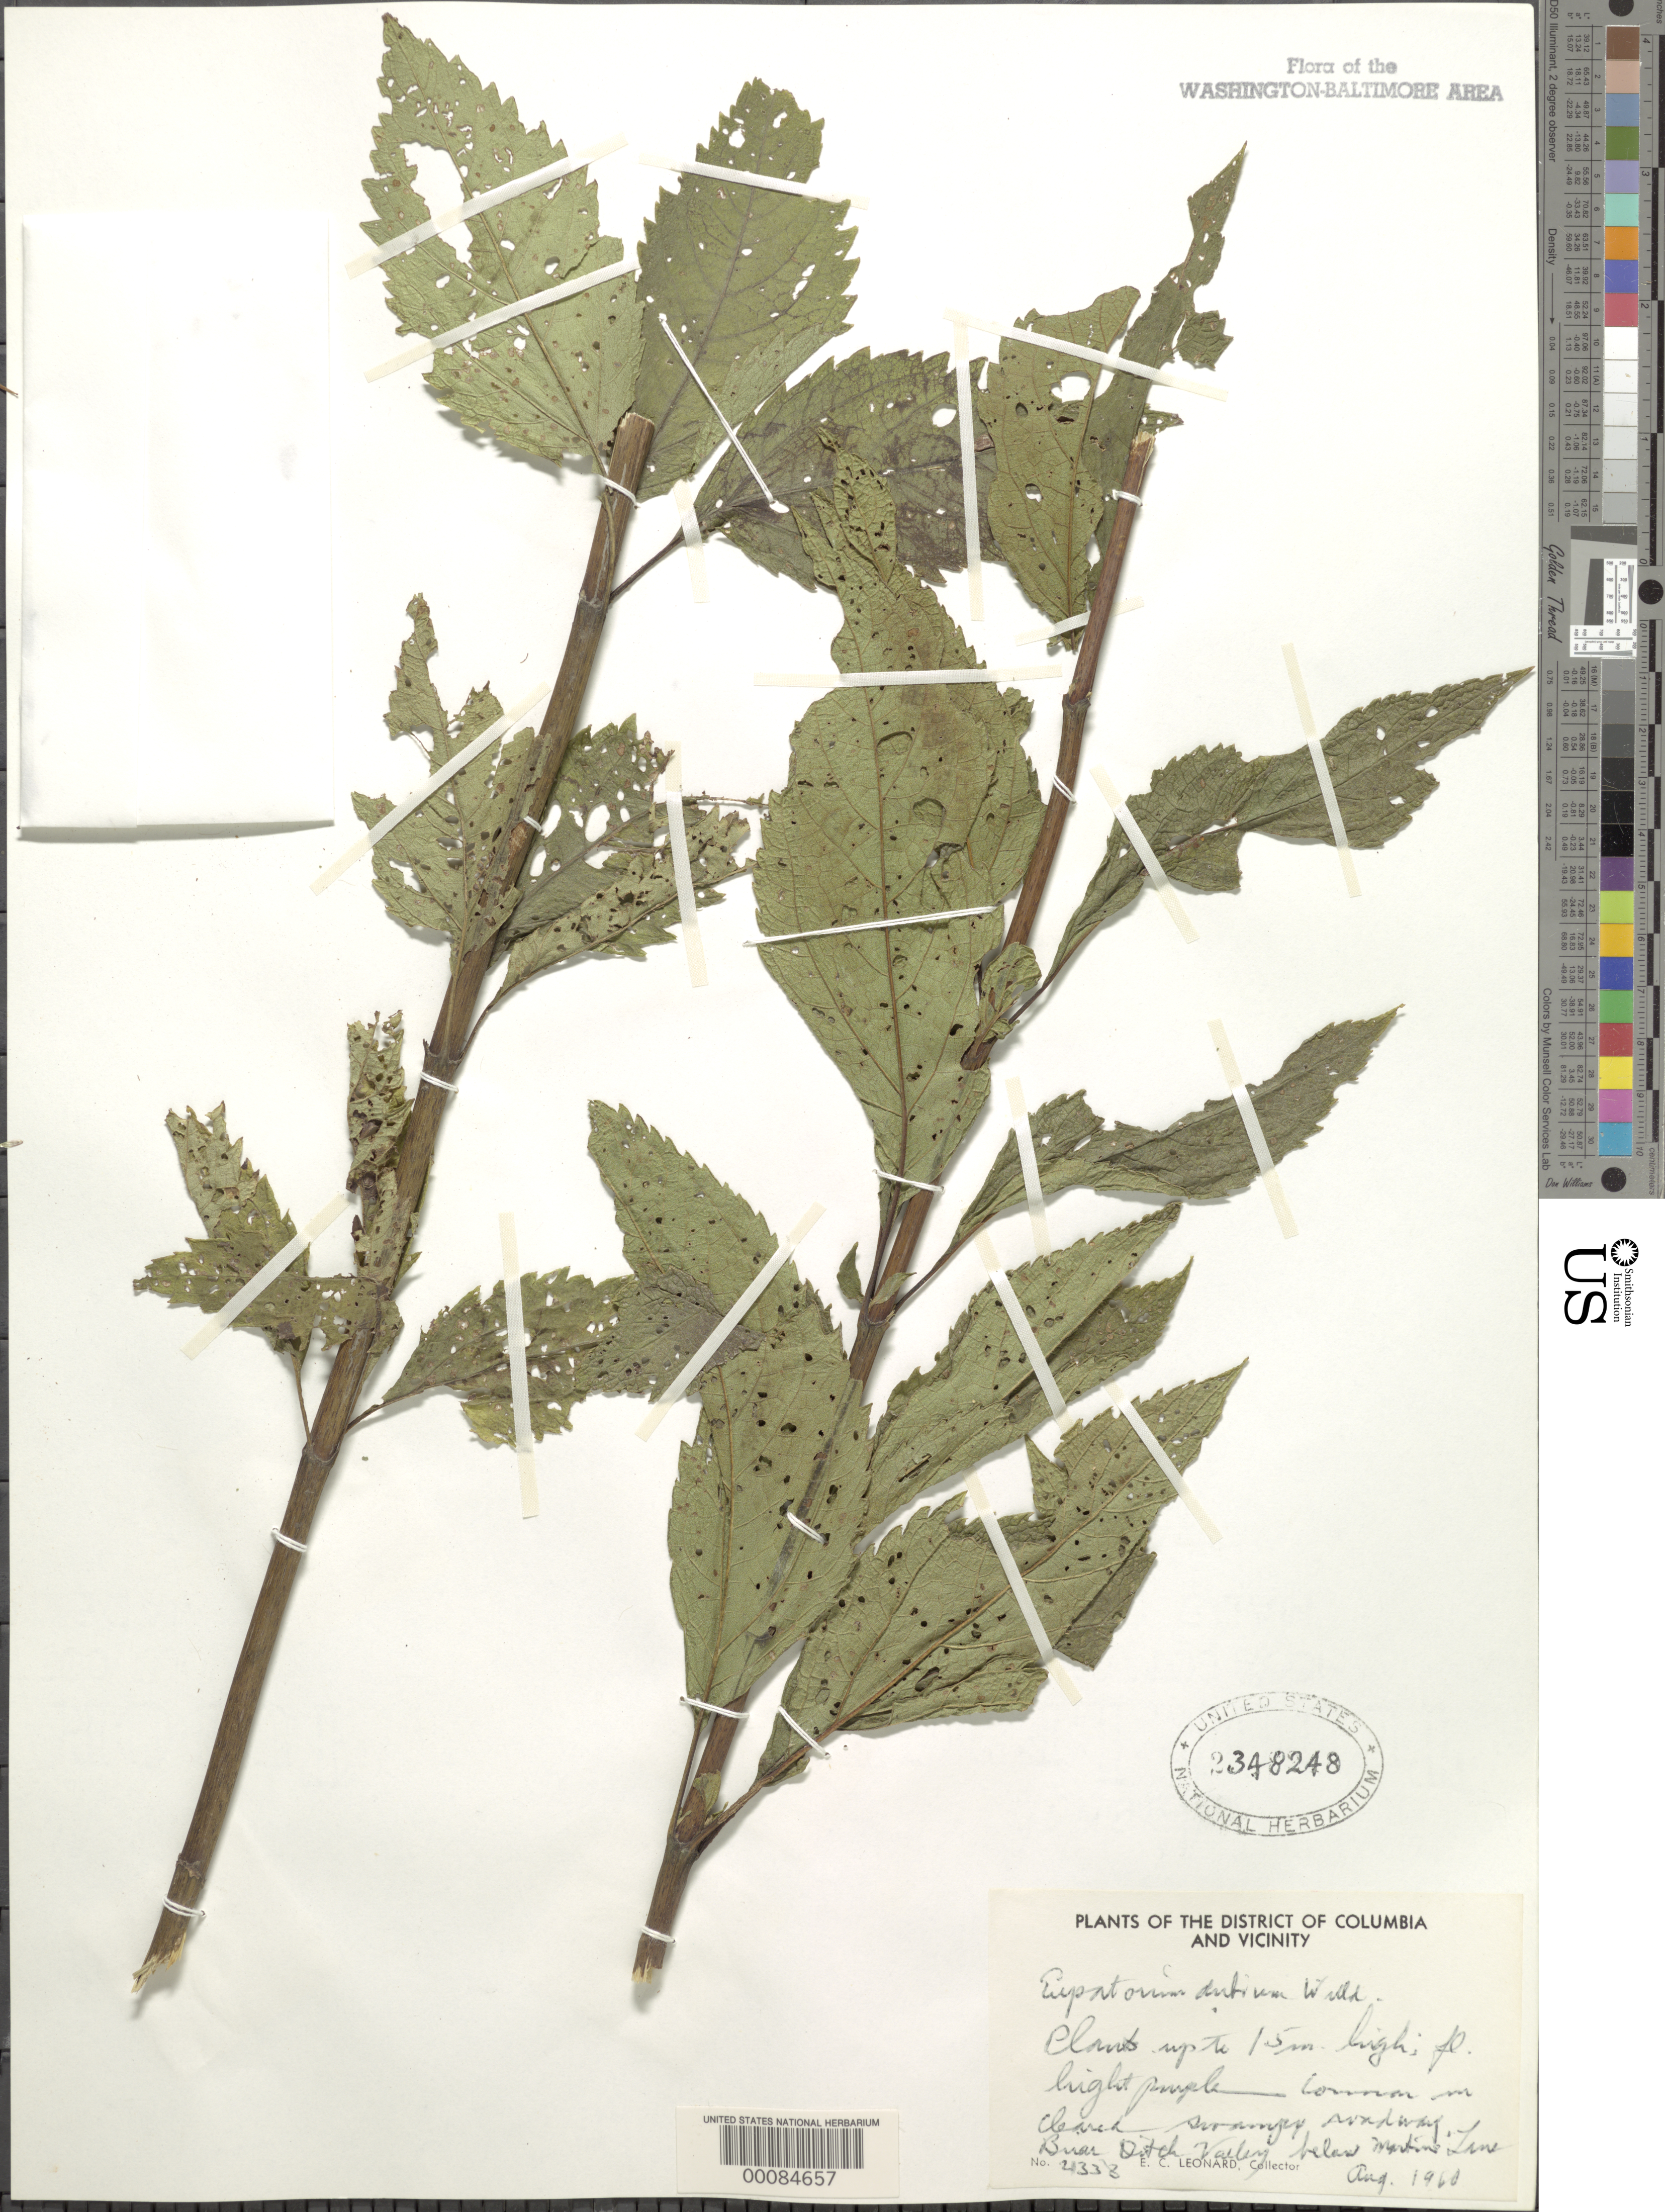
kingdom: Plantae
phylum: Tracheophyta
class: Magnoliopsida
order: Asterales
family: Asteraceae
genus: Eupatorium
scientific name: Eupatorium dubium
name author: Willd. ex Poir.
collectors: E. C. Leonard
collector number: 21338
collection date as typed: Aug 1960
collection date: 1960-08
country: United States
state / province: Maryland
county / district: Prince George's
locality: Briar Ditch Valley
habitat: Sandy cleared road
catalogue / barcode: US 2348248